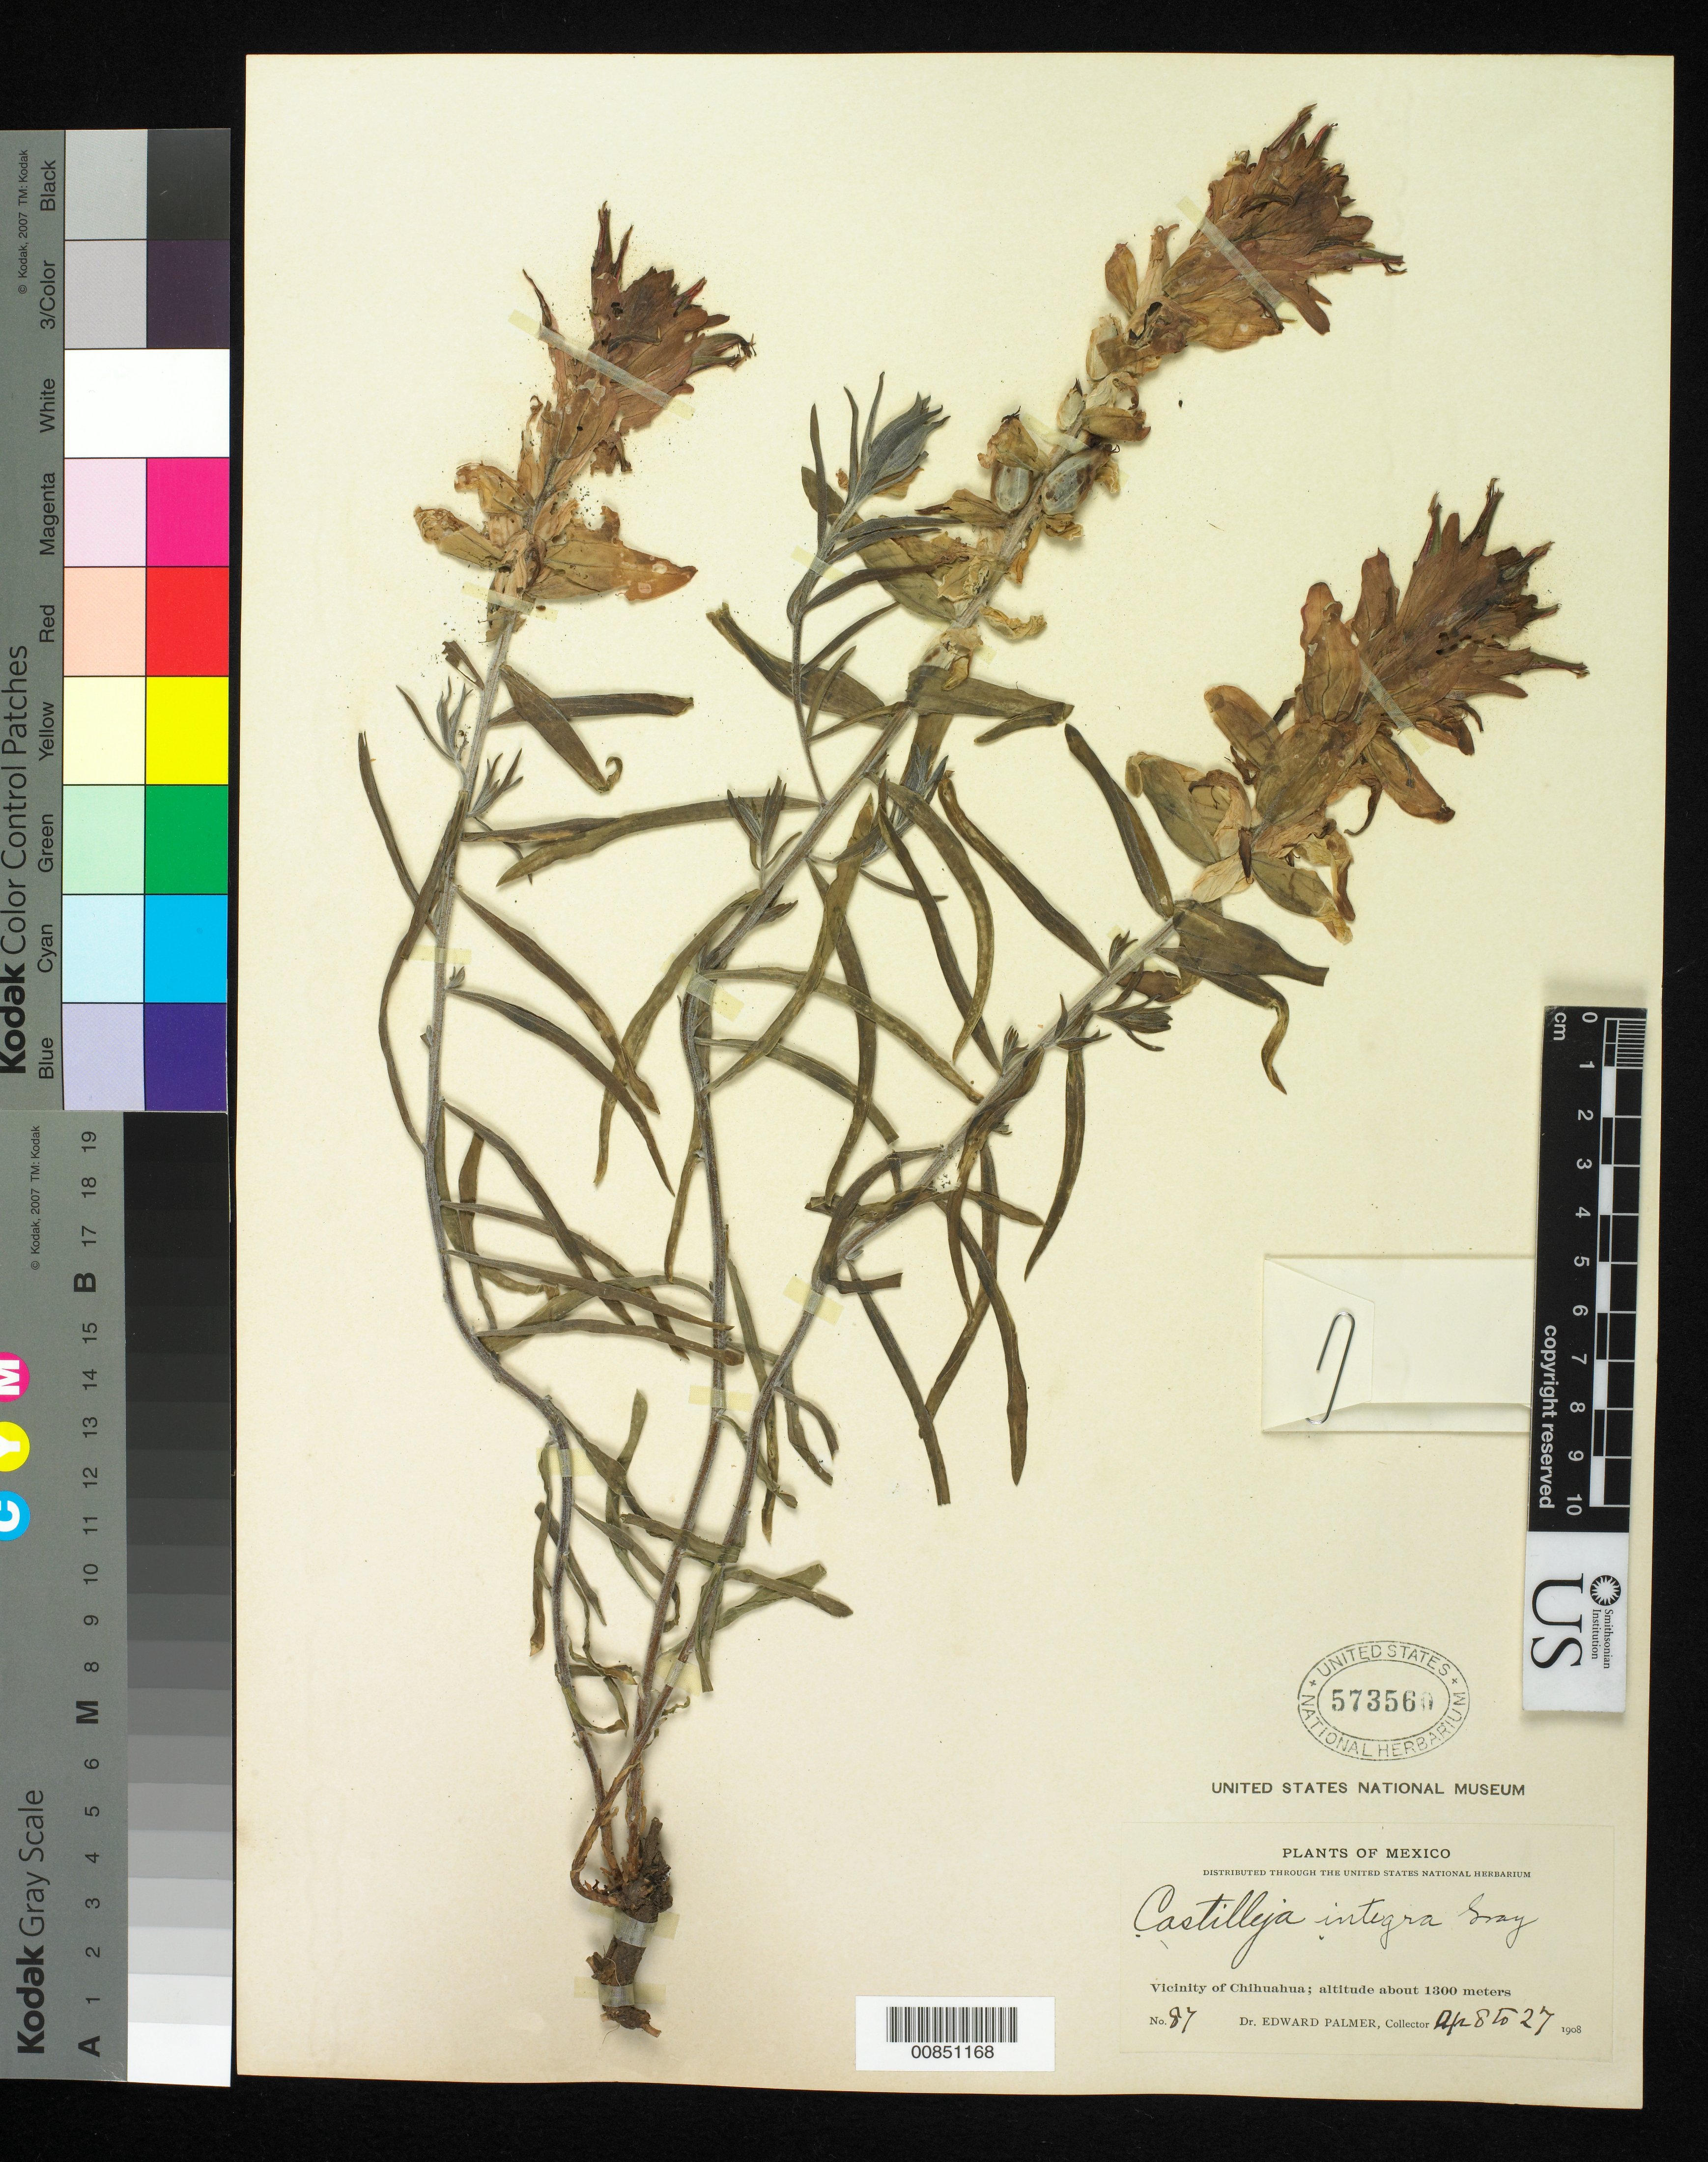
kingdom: Plantae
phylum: Tracheophyta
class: Magnoliopsida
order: Lamiales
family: Orobanchaceae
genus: Castilleja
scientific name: Castilleja integra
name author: A. Gray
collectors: E. Palmer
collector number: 87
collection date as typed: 08 Apr 1908 to 27 Apr 1908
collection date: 1908-04-08/1908-04-27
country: Mexico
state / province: Chihuahua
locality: Vicinity of Chihuahua.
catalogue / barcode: US 573560